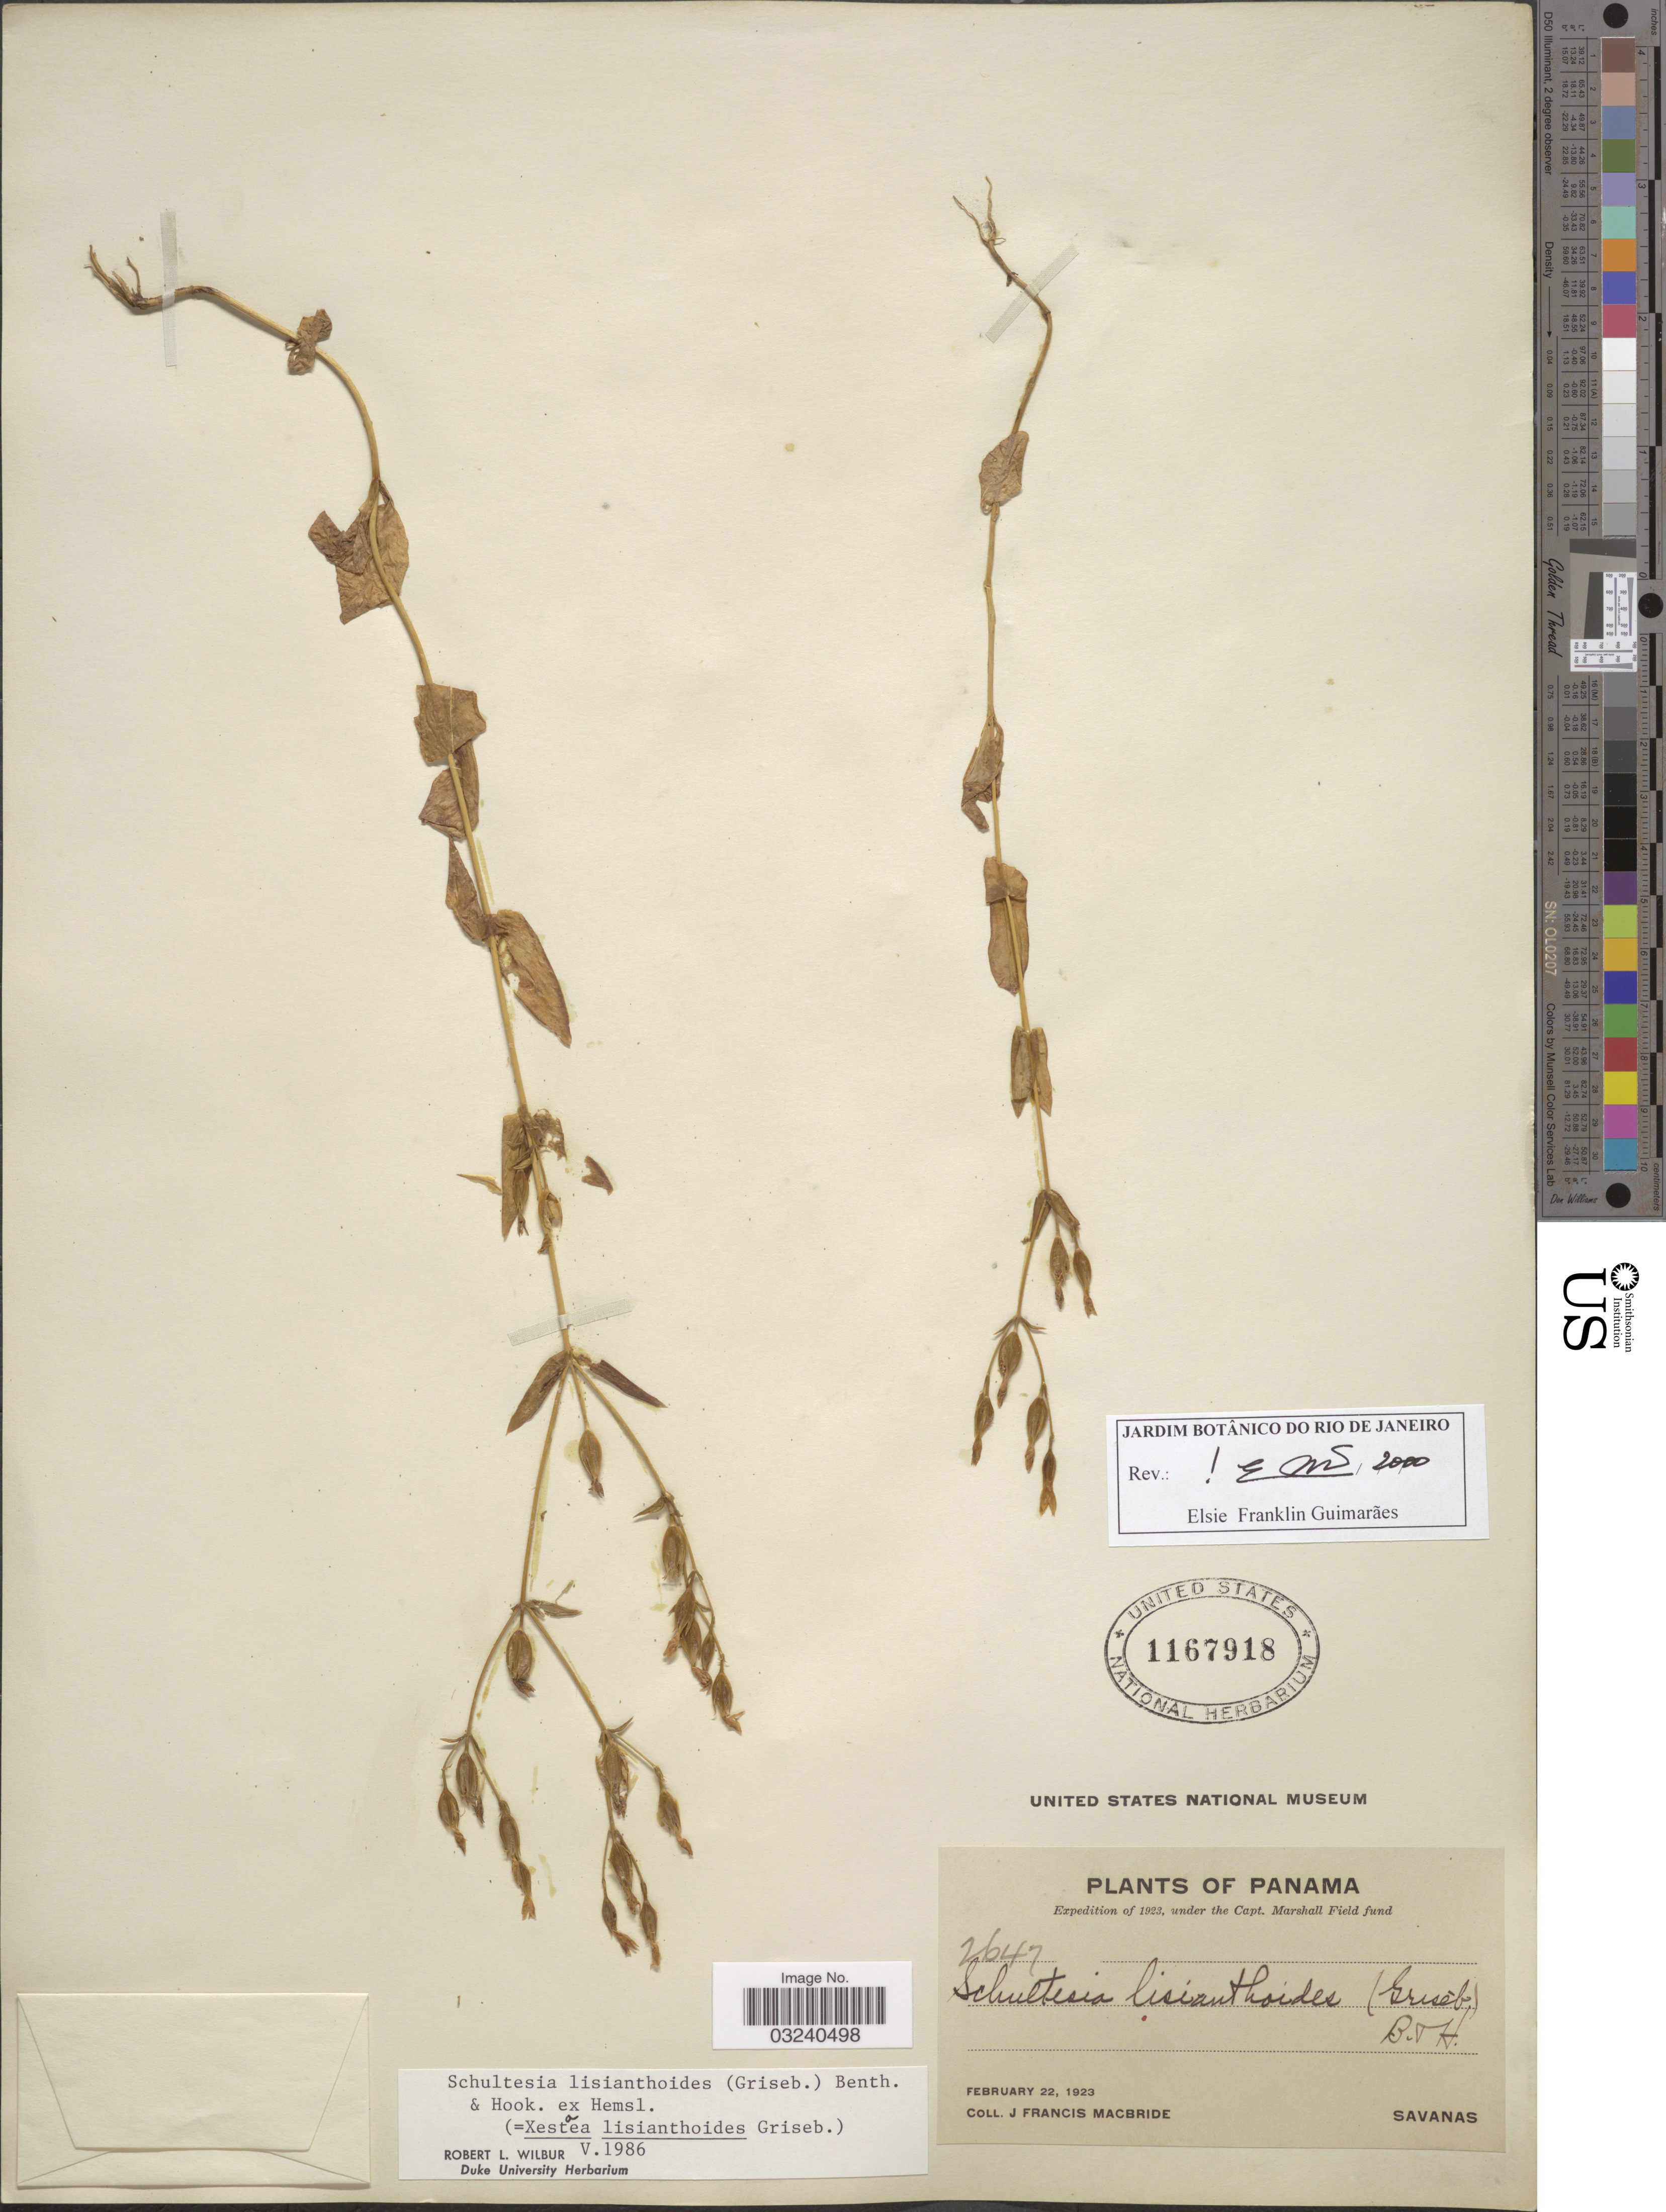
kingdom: Plantae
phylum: Tracheophyta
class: Magnoliopsida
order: Gentianales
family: Gentianaceae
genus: Schultesia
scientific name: Schultesia lisianthoides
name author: (Griseb.) Benth. & Hook. f. ex Hemsl.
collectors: J. F. Macbride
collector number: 2647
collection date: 1923-02-22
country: Panama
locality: Savanas.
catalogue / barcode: US 1167918